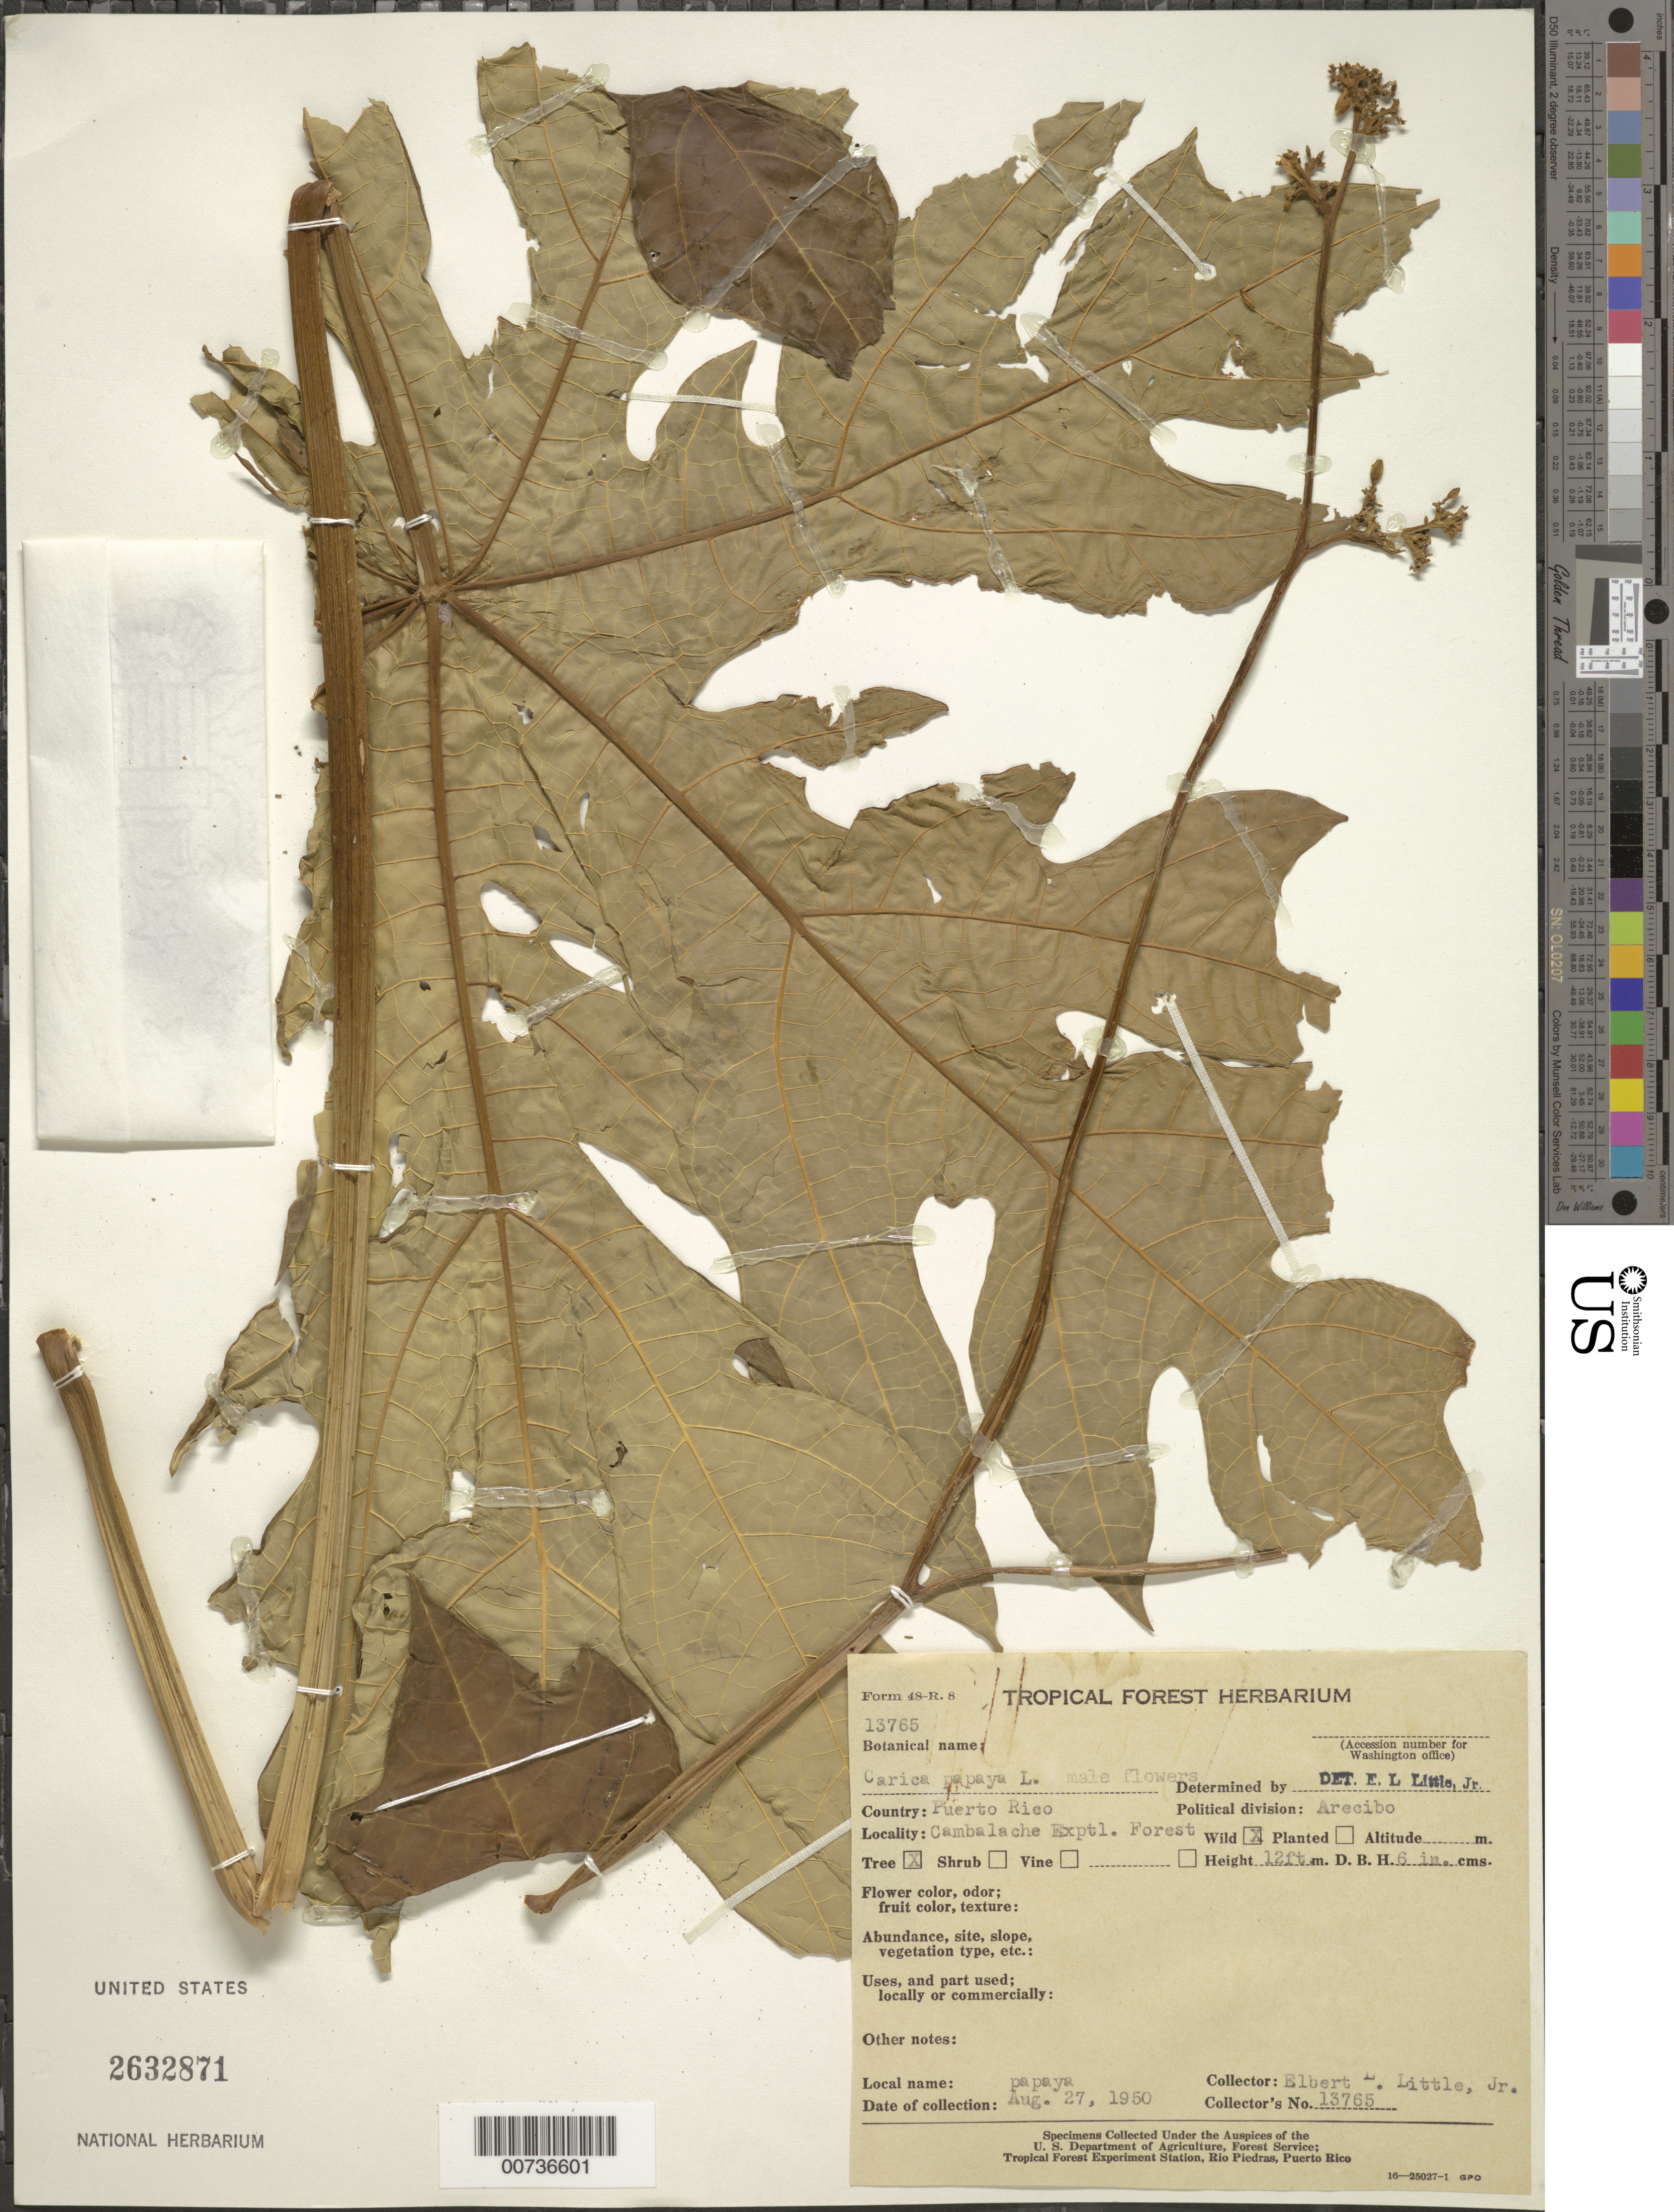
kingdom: Plantae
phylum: Tracheophyta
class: Magnoliopsida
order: Brassicales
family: Caricaceae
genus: Carica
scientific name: Carica papaya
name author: L.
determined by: Little, Elbert L., Jr., (FSSR), United States Department of Agriculture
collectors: E. L. Little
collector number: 13765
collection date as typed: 27 Aug 1950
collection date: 1950-08-27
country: Puerto Rico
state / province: Arecibo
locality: Cambalache Exptl. Forest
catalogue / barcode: US 2632871